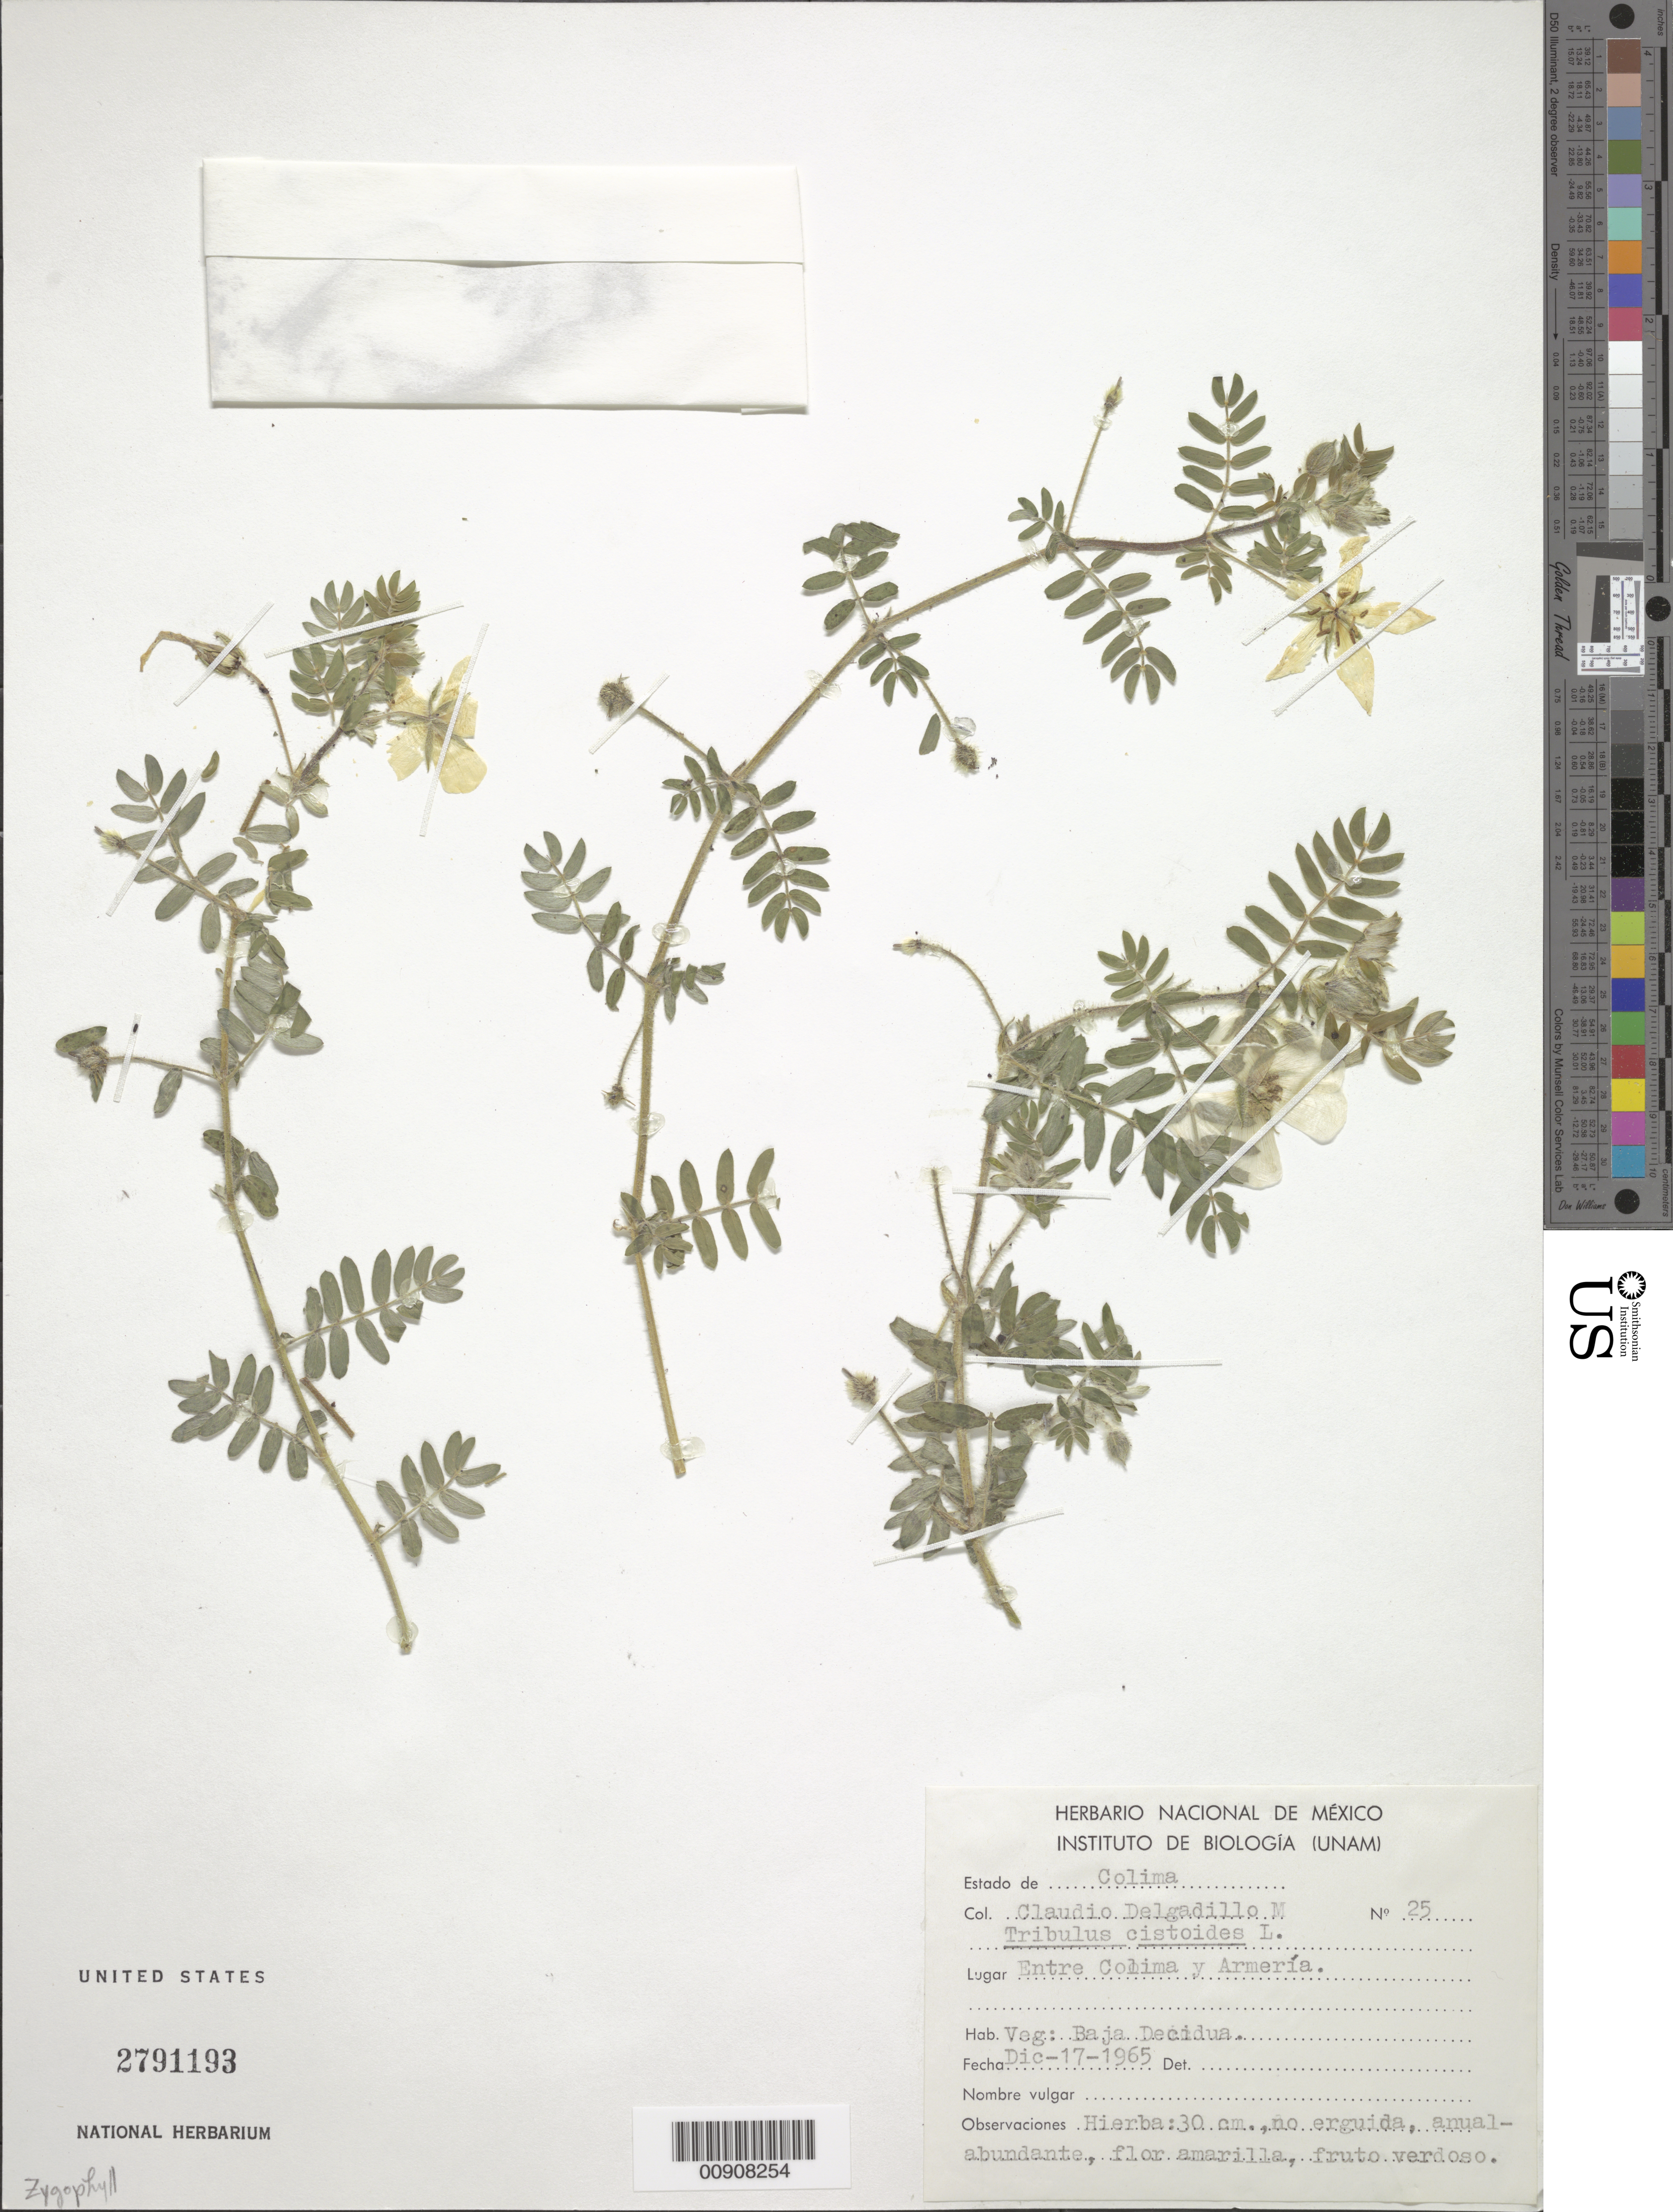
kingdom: Plantae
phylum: Tracheophyta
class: Magnoliopsida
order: Zygophyllales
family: Zygophyllaceae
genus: Tribulus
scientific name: Tribulus cistoides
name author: L.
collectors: C. Delgadillo-m.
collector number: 25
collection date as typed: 17 Dec 1965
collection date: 1965-12-17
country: Mexico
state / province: Colima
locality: Estado de Colima: Entre Colima y Armería.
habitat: Veg: Baja decidua.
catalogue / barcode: US 2791193